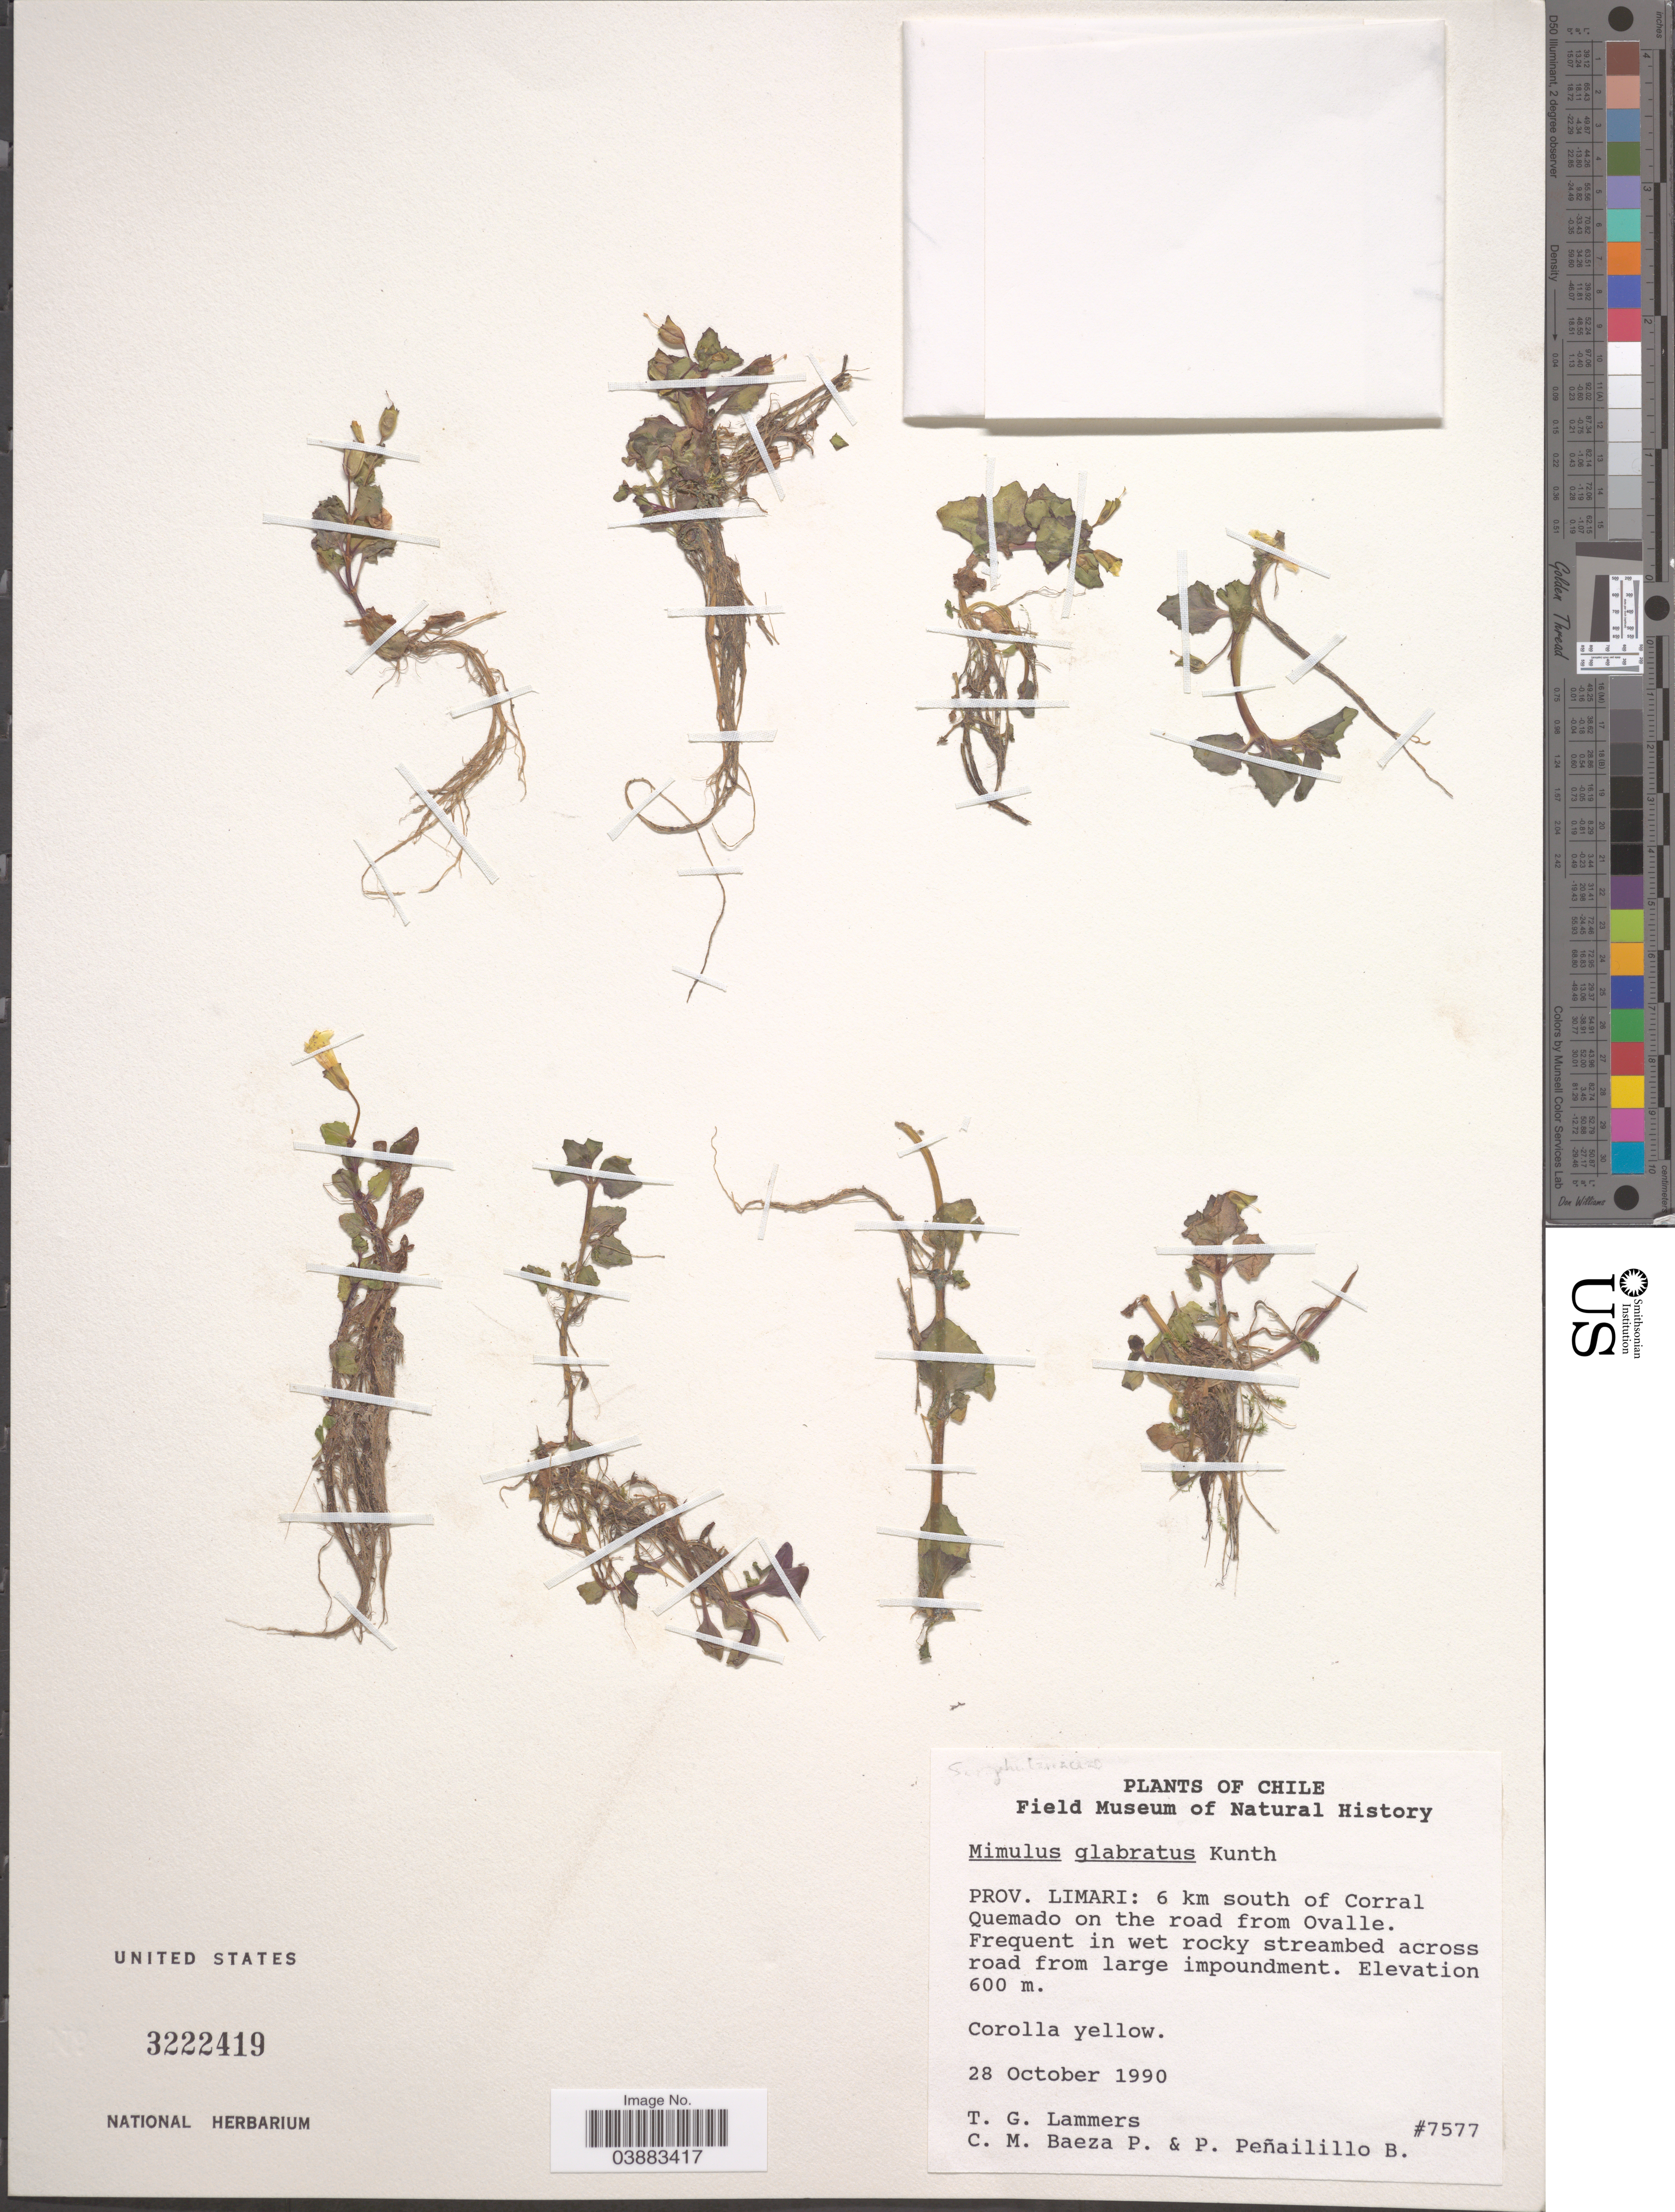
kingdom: Plantae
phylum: Tracheophyta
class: Magnoliopsida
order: Lamiales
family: Phrymaceae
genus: Mimulus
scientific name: Mimulus glabratus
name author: Kunth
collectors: T. Lammers, C. Baeza & P. Peñailillo B.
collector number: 7577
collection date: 1990-10-28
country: Chile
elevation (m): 600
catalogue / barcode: US 3222419